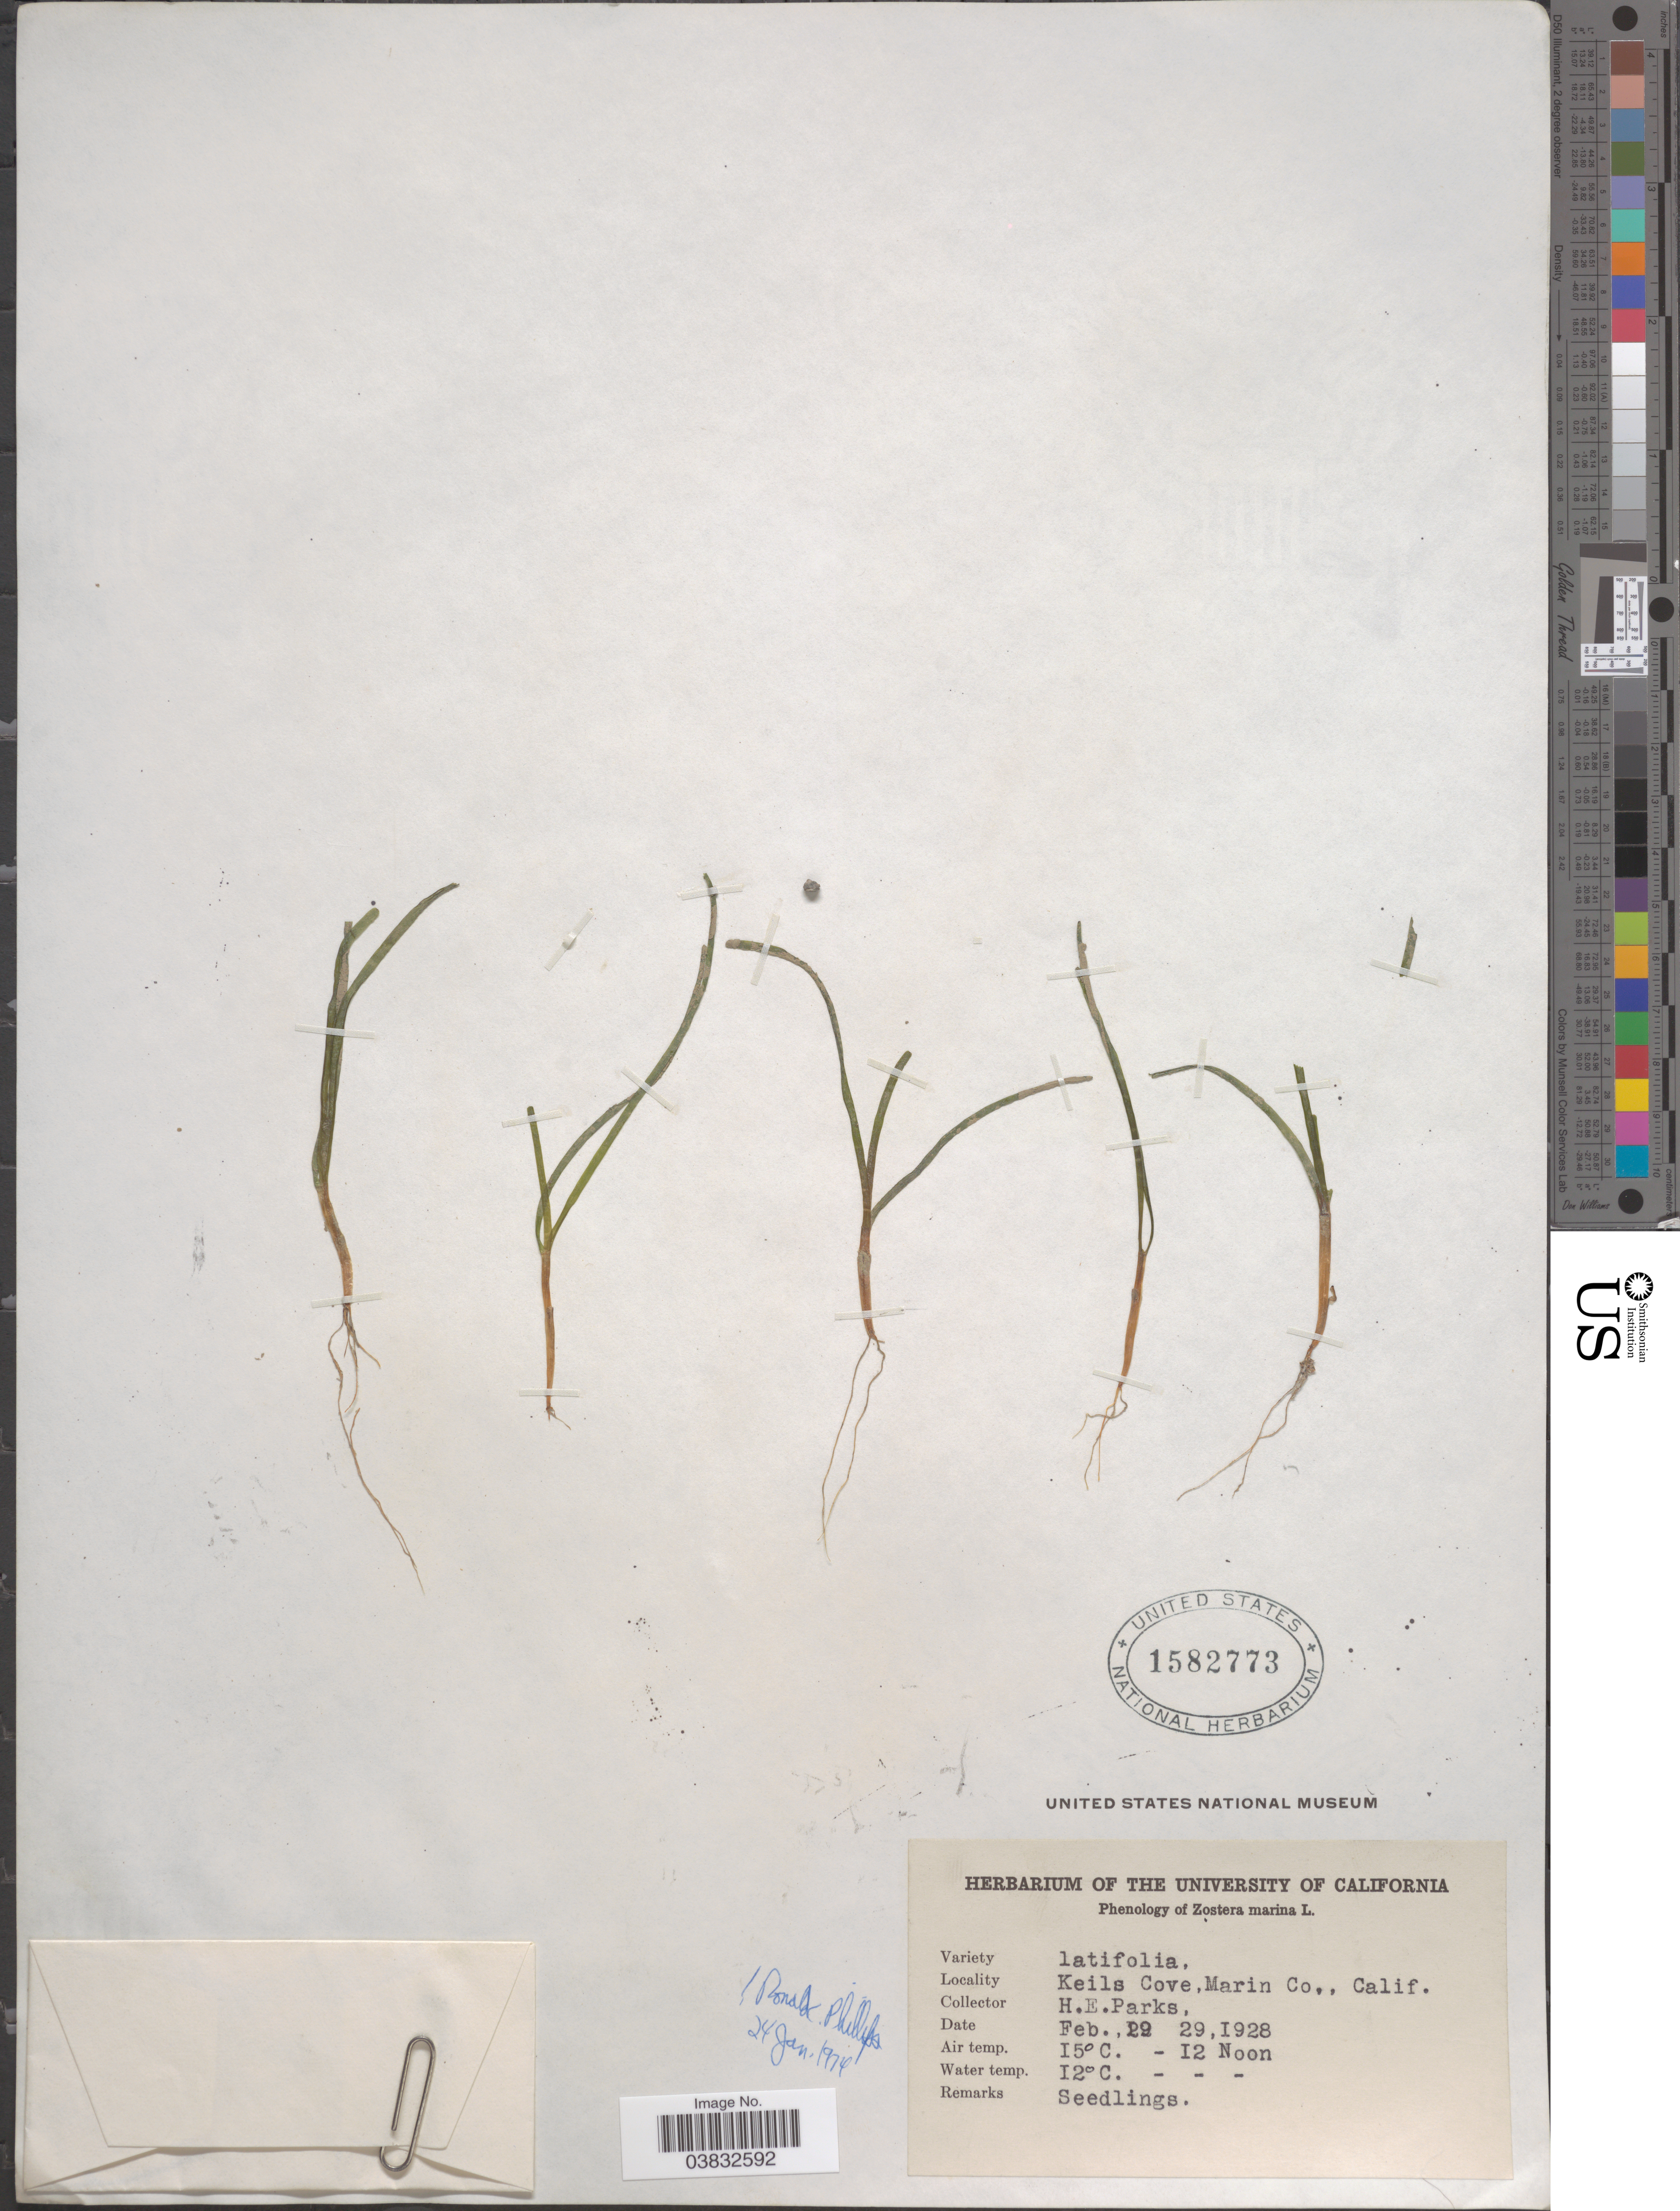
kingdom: Plantae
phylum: Tracheophyta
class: Liliopsida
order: Alismatales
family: Zosteraceae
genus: Zostera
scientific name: Zostera marina var. latifolia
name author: L.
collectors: H. E. Parks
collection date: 1928-02-29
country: United States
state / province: California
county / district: Marin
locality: Keils Cove, Marin Co.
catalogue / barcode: US 1582773